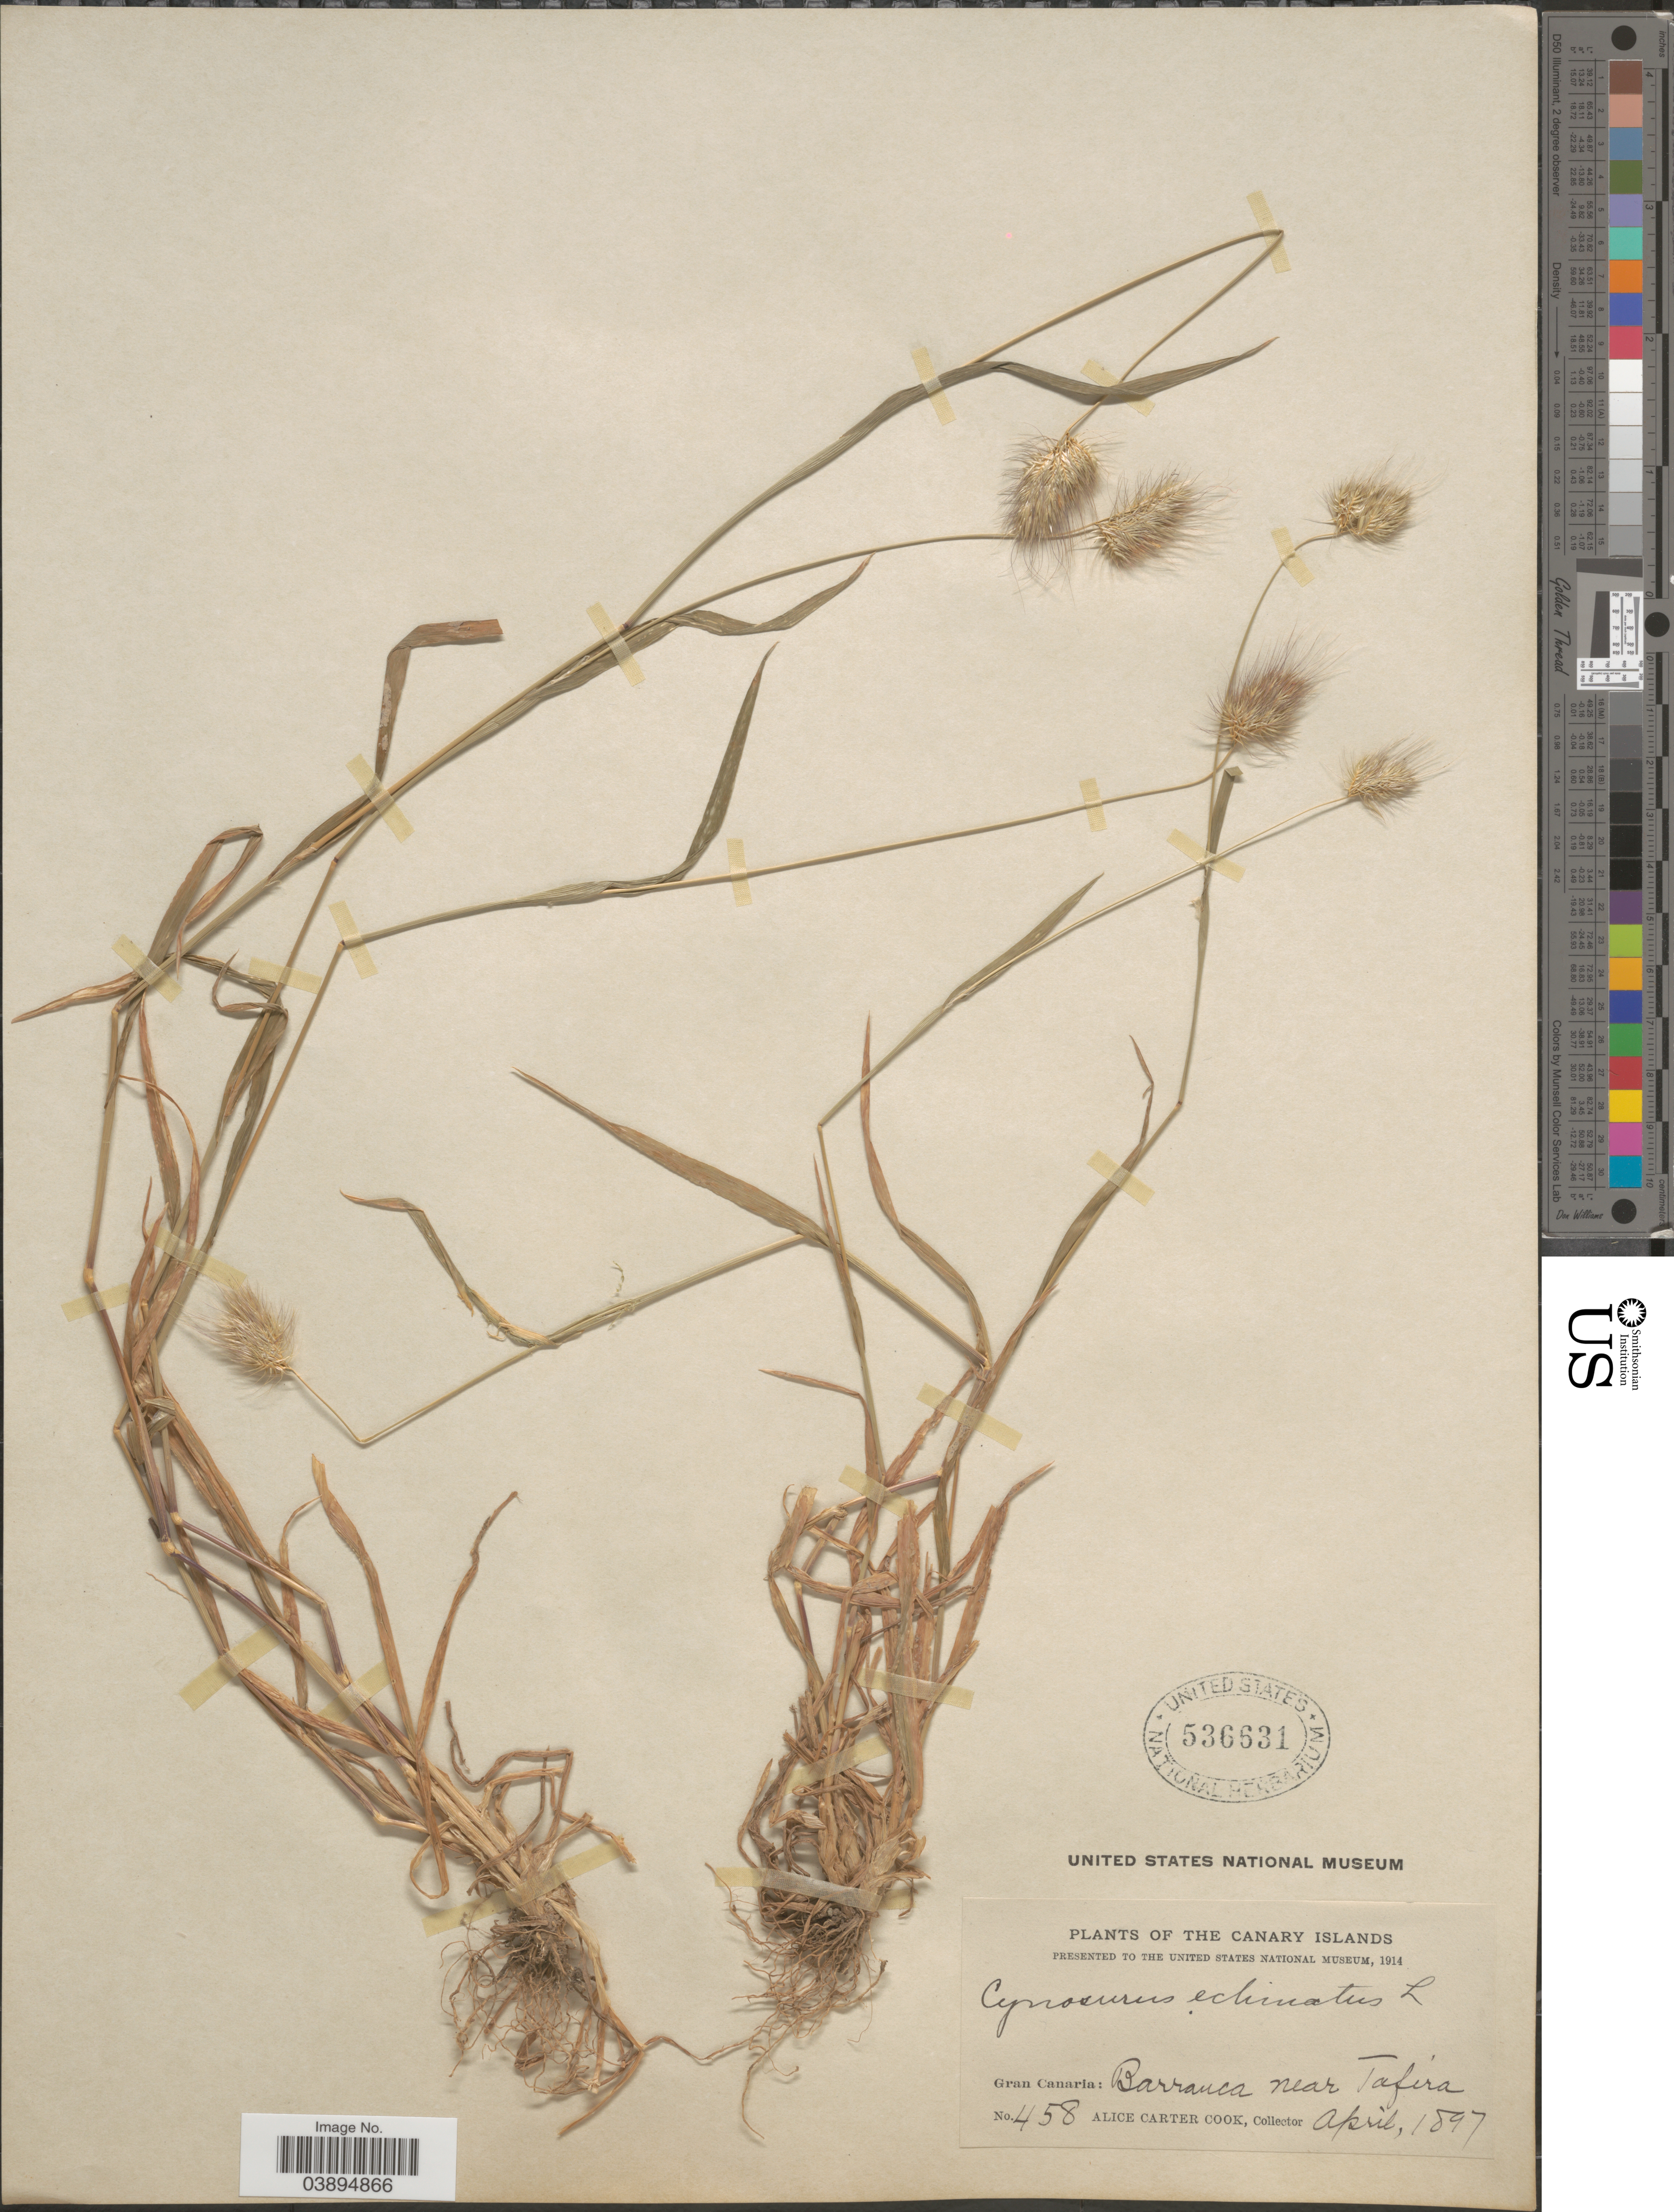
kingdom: Plantae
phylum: Tracheophyta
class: Liliopsida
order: Poales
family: Poaceae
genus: Cynosurus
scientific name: Cynosurus echinatus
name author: L.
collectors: Alice C. Cook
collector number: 458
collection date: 1897-04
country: Spain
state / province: Canarias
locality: Canary Islands. Gran Canaria: Barranca near Tafira.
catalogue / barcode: US 536631